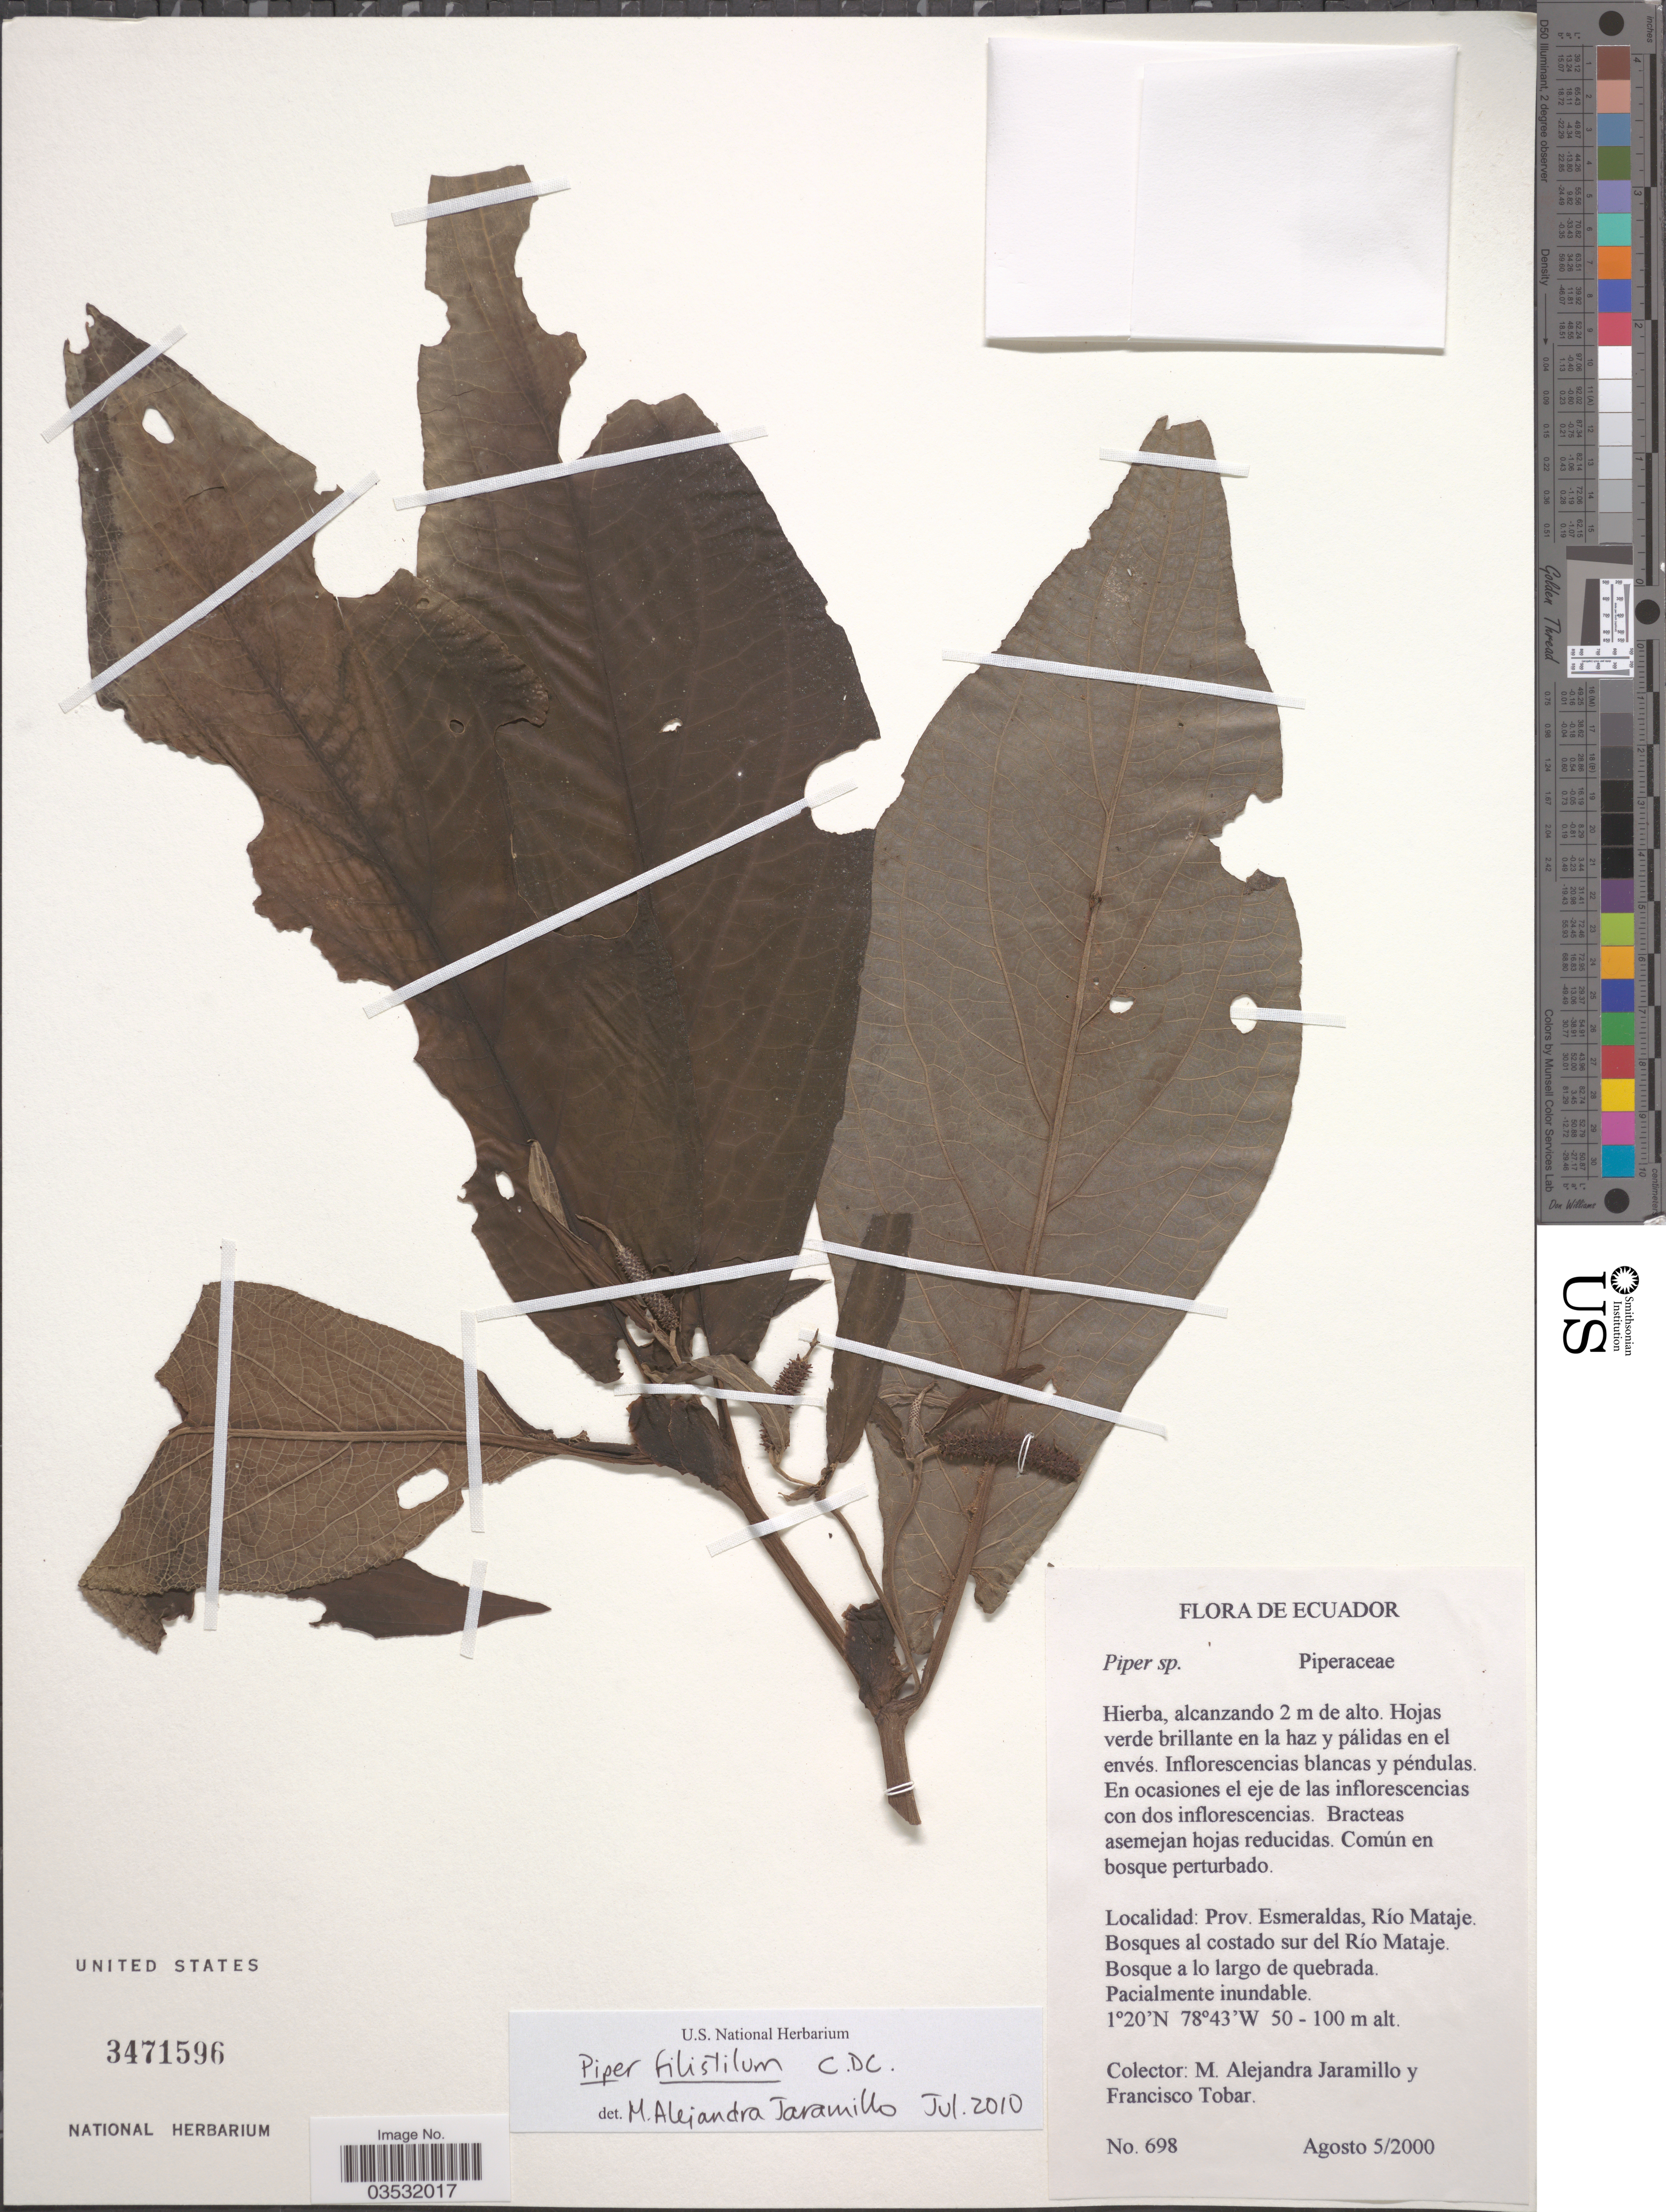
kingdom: Plantae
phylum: Tracheophyta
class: Magnoliopsida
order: Piperales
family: Piperaceae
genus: Piper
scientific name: Piper filistilum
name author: C. DC.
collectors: M. A. Jaramillo & F. Tobar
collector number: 698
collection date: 2000-08-05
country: Ecuador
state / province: Esmeraldas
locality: Río Mataje. Bosques al costado sur del Río Mataje. Bosque a lo largo de quebrada.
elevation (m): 50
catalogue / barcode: US 3471596